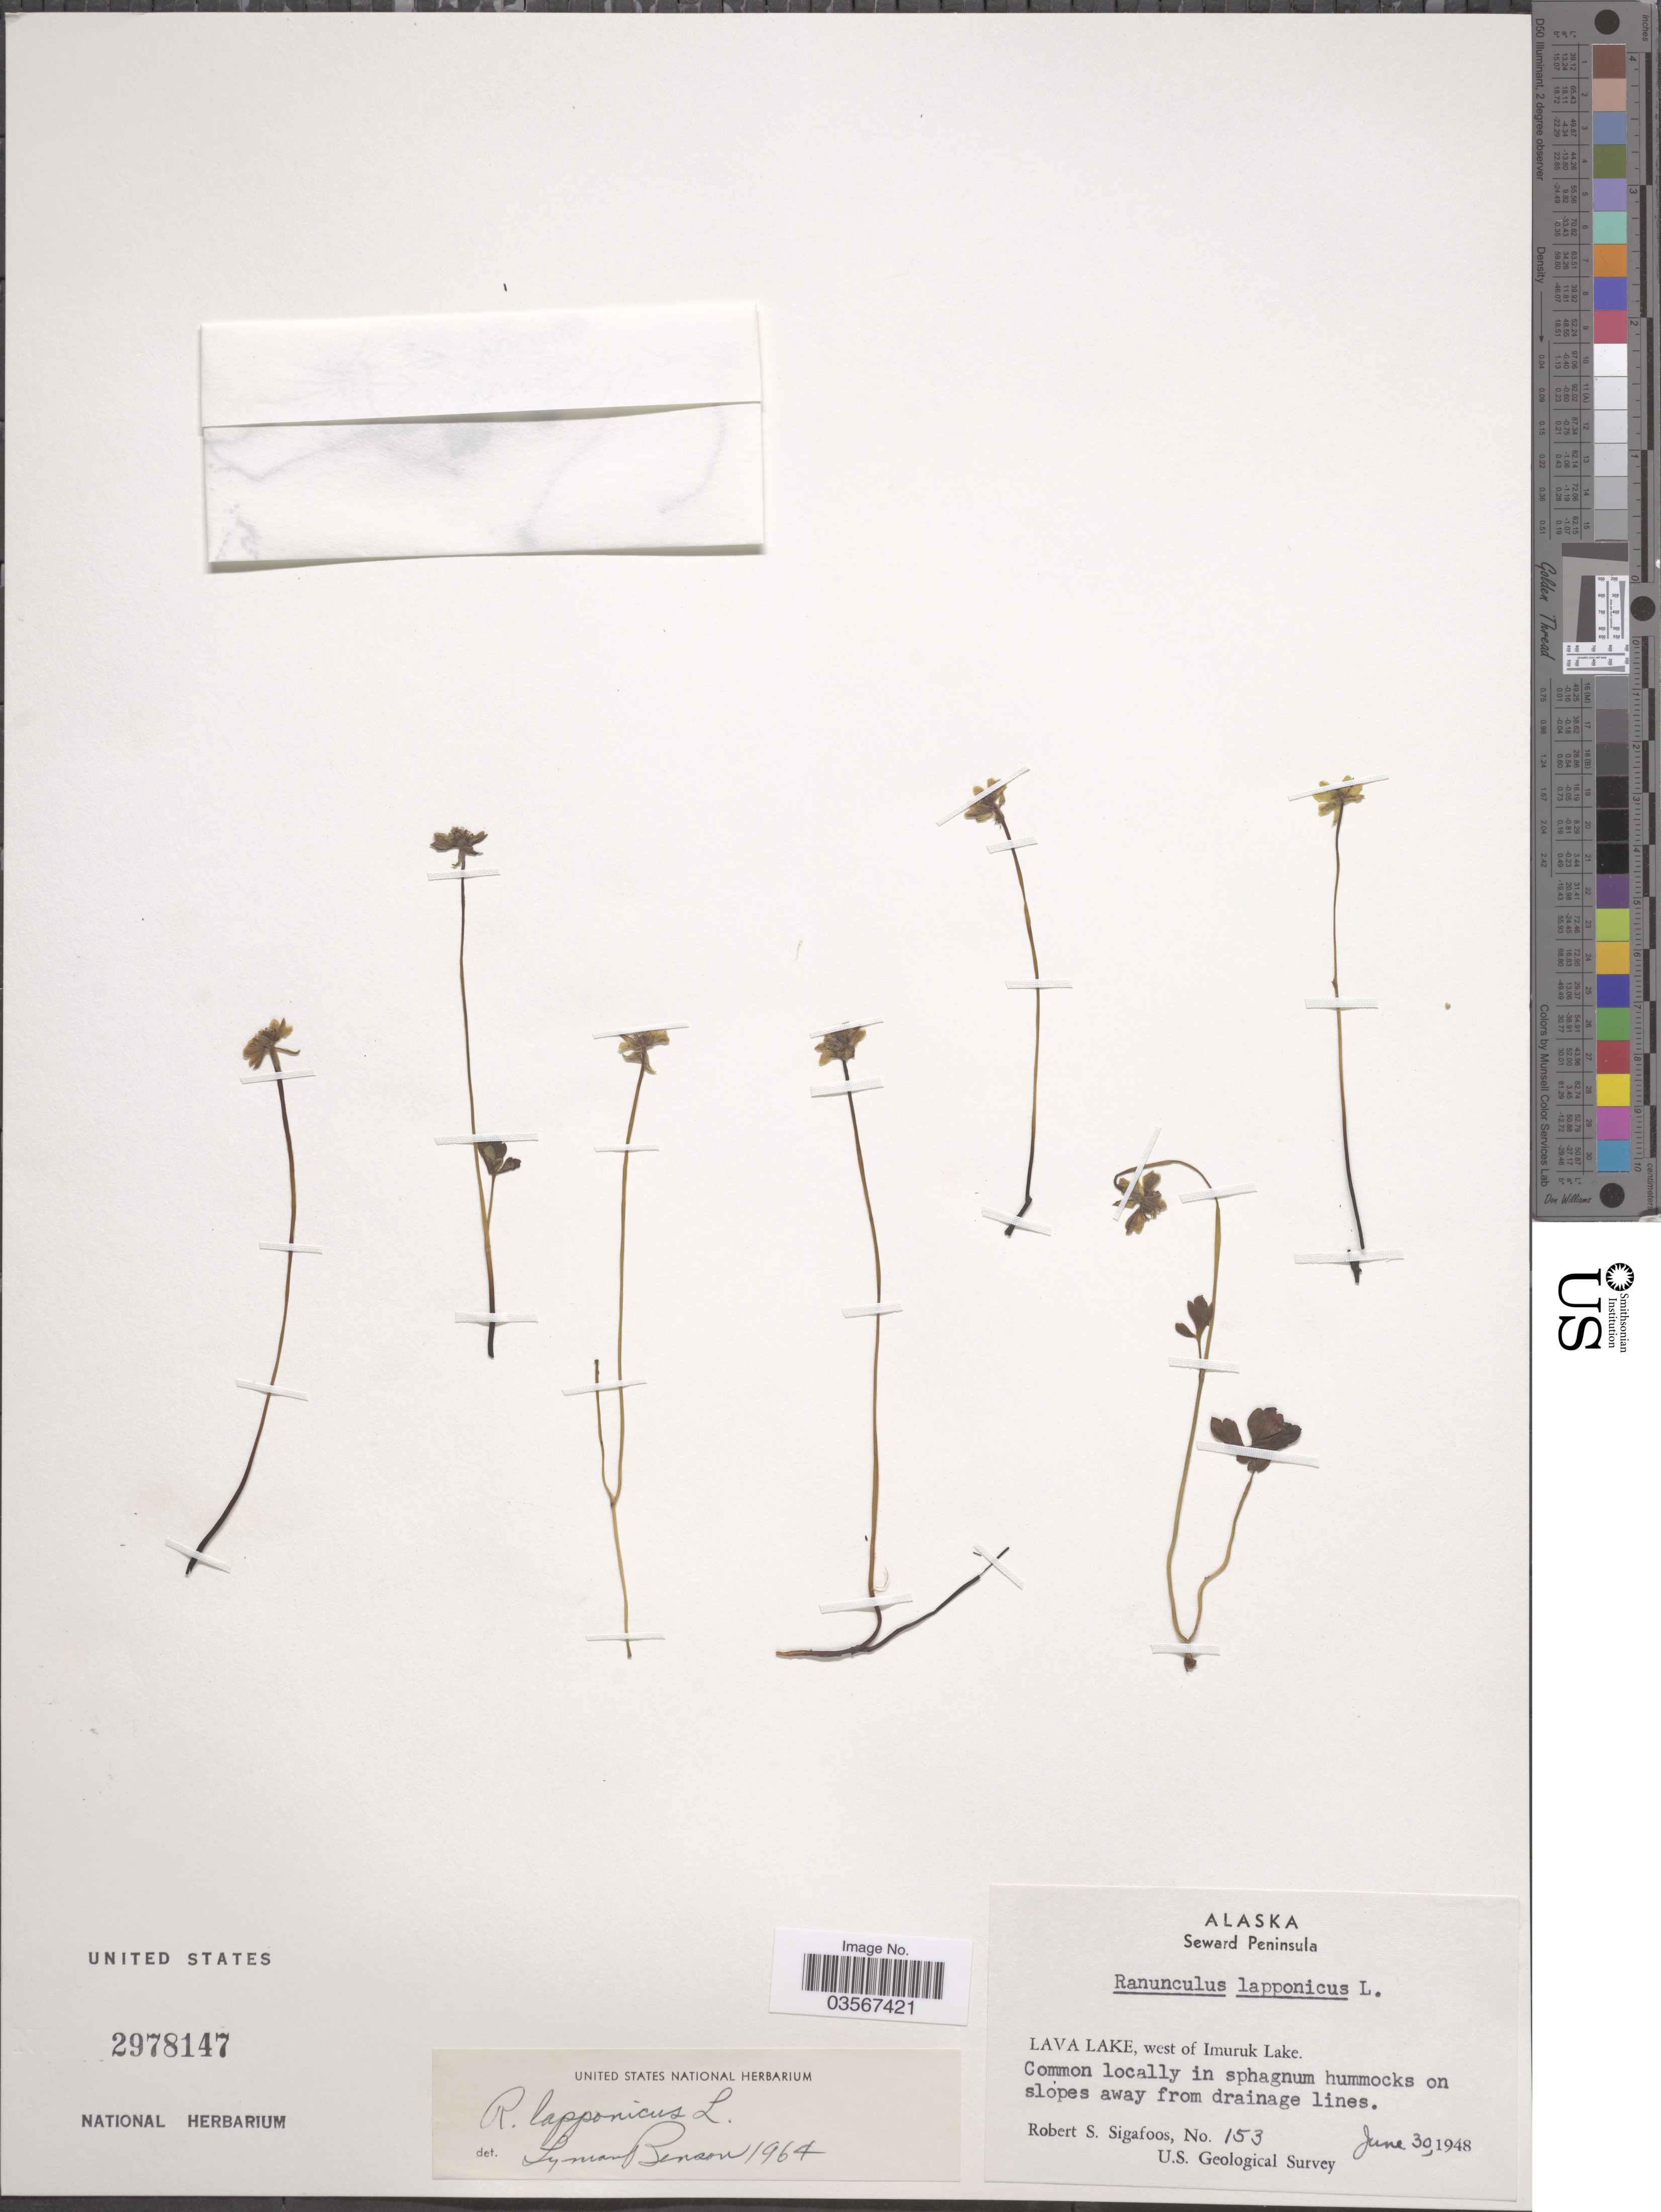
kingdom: Plantae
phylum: Tracheophyta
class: Magnoliopsida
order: Ranunculales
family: Ranunculaceae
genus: Ranunculus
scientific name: Ranunculus lapponicus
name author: L.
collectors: R. Sigafoos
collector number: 153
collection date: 1948-06-30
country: United States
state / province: Alaska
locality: Seward Peninsula. Lava Lake, west of Imuruk Lake.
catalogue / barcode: US 2978147